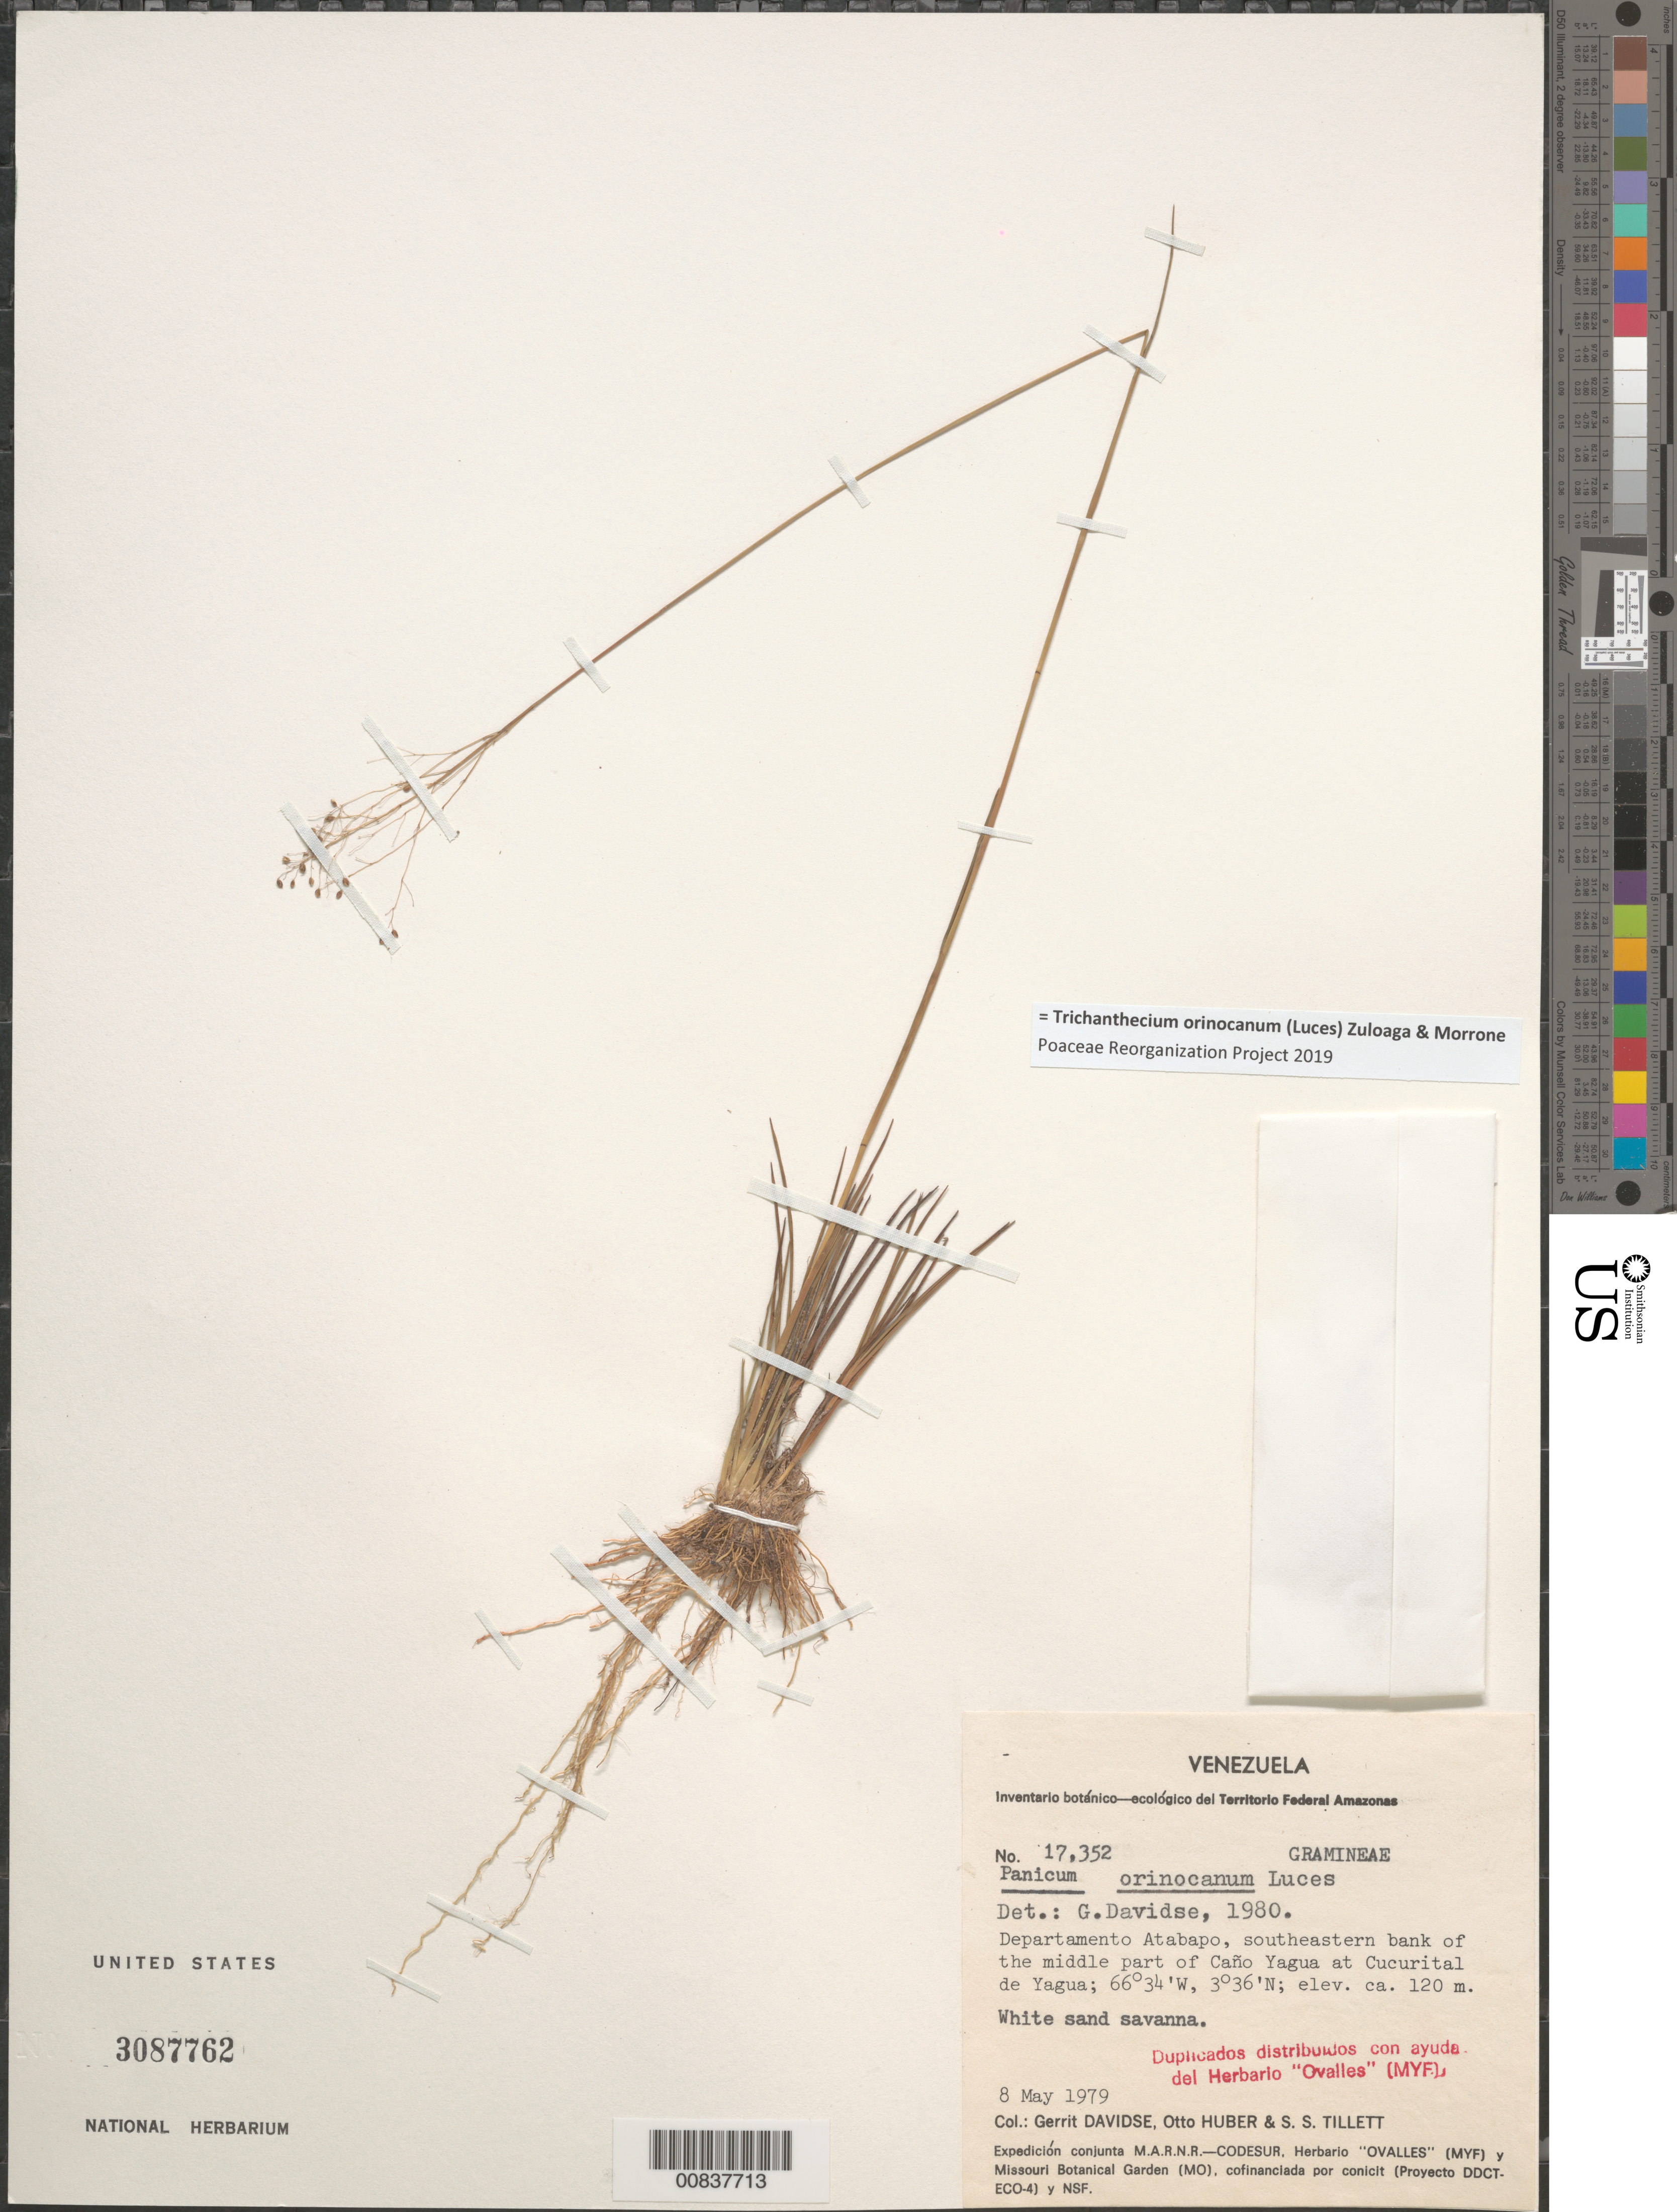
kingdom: Plantae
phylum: Tracheophyta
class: Liliopsida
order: Poales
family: Poaceae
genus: Trichanthecium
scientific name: Trichanthecium orinocanum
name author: (Luces) Zuloaga & Morrone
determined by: Poaceae Reorganization Project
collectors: G. Davidse, O. Huber & S. S. Tillett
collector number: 17352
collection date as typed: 8-May-79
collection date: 1979-05-08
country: Venezuela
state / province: Amazonas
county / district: Atabapo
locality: Cucurital de Yagua, SE bank of the middle part of Caño Yagua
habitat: White sand savanna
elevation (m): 120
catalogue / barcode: US 3087762